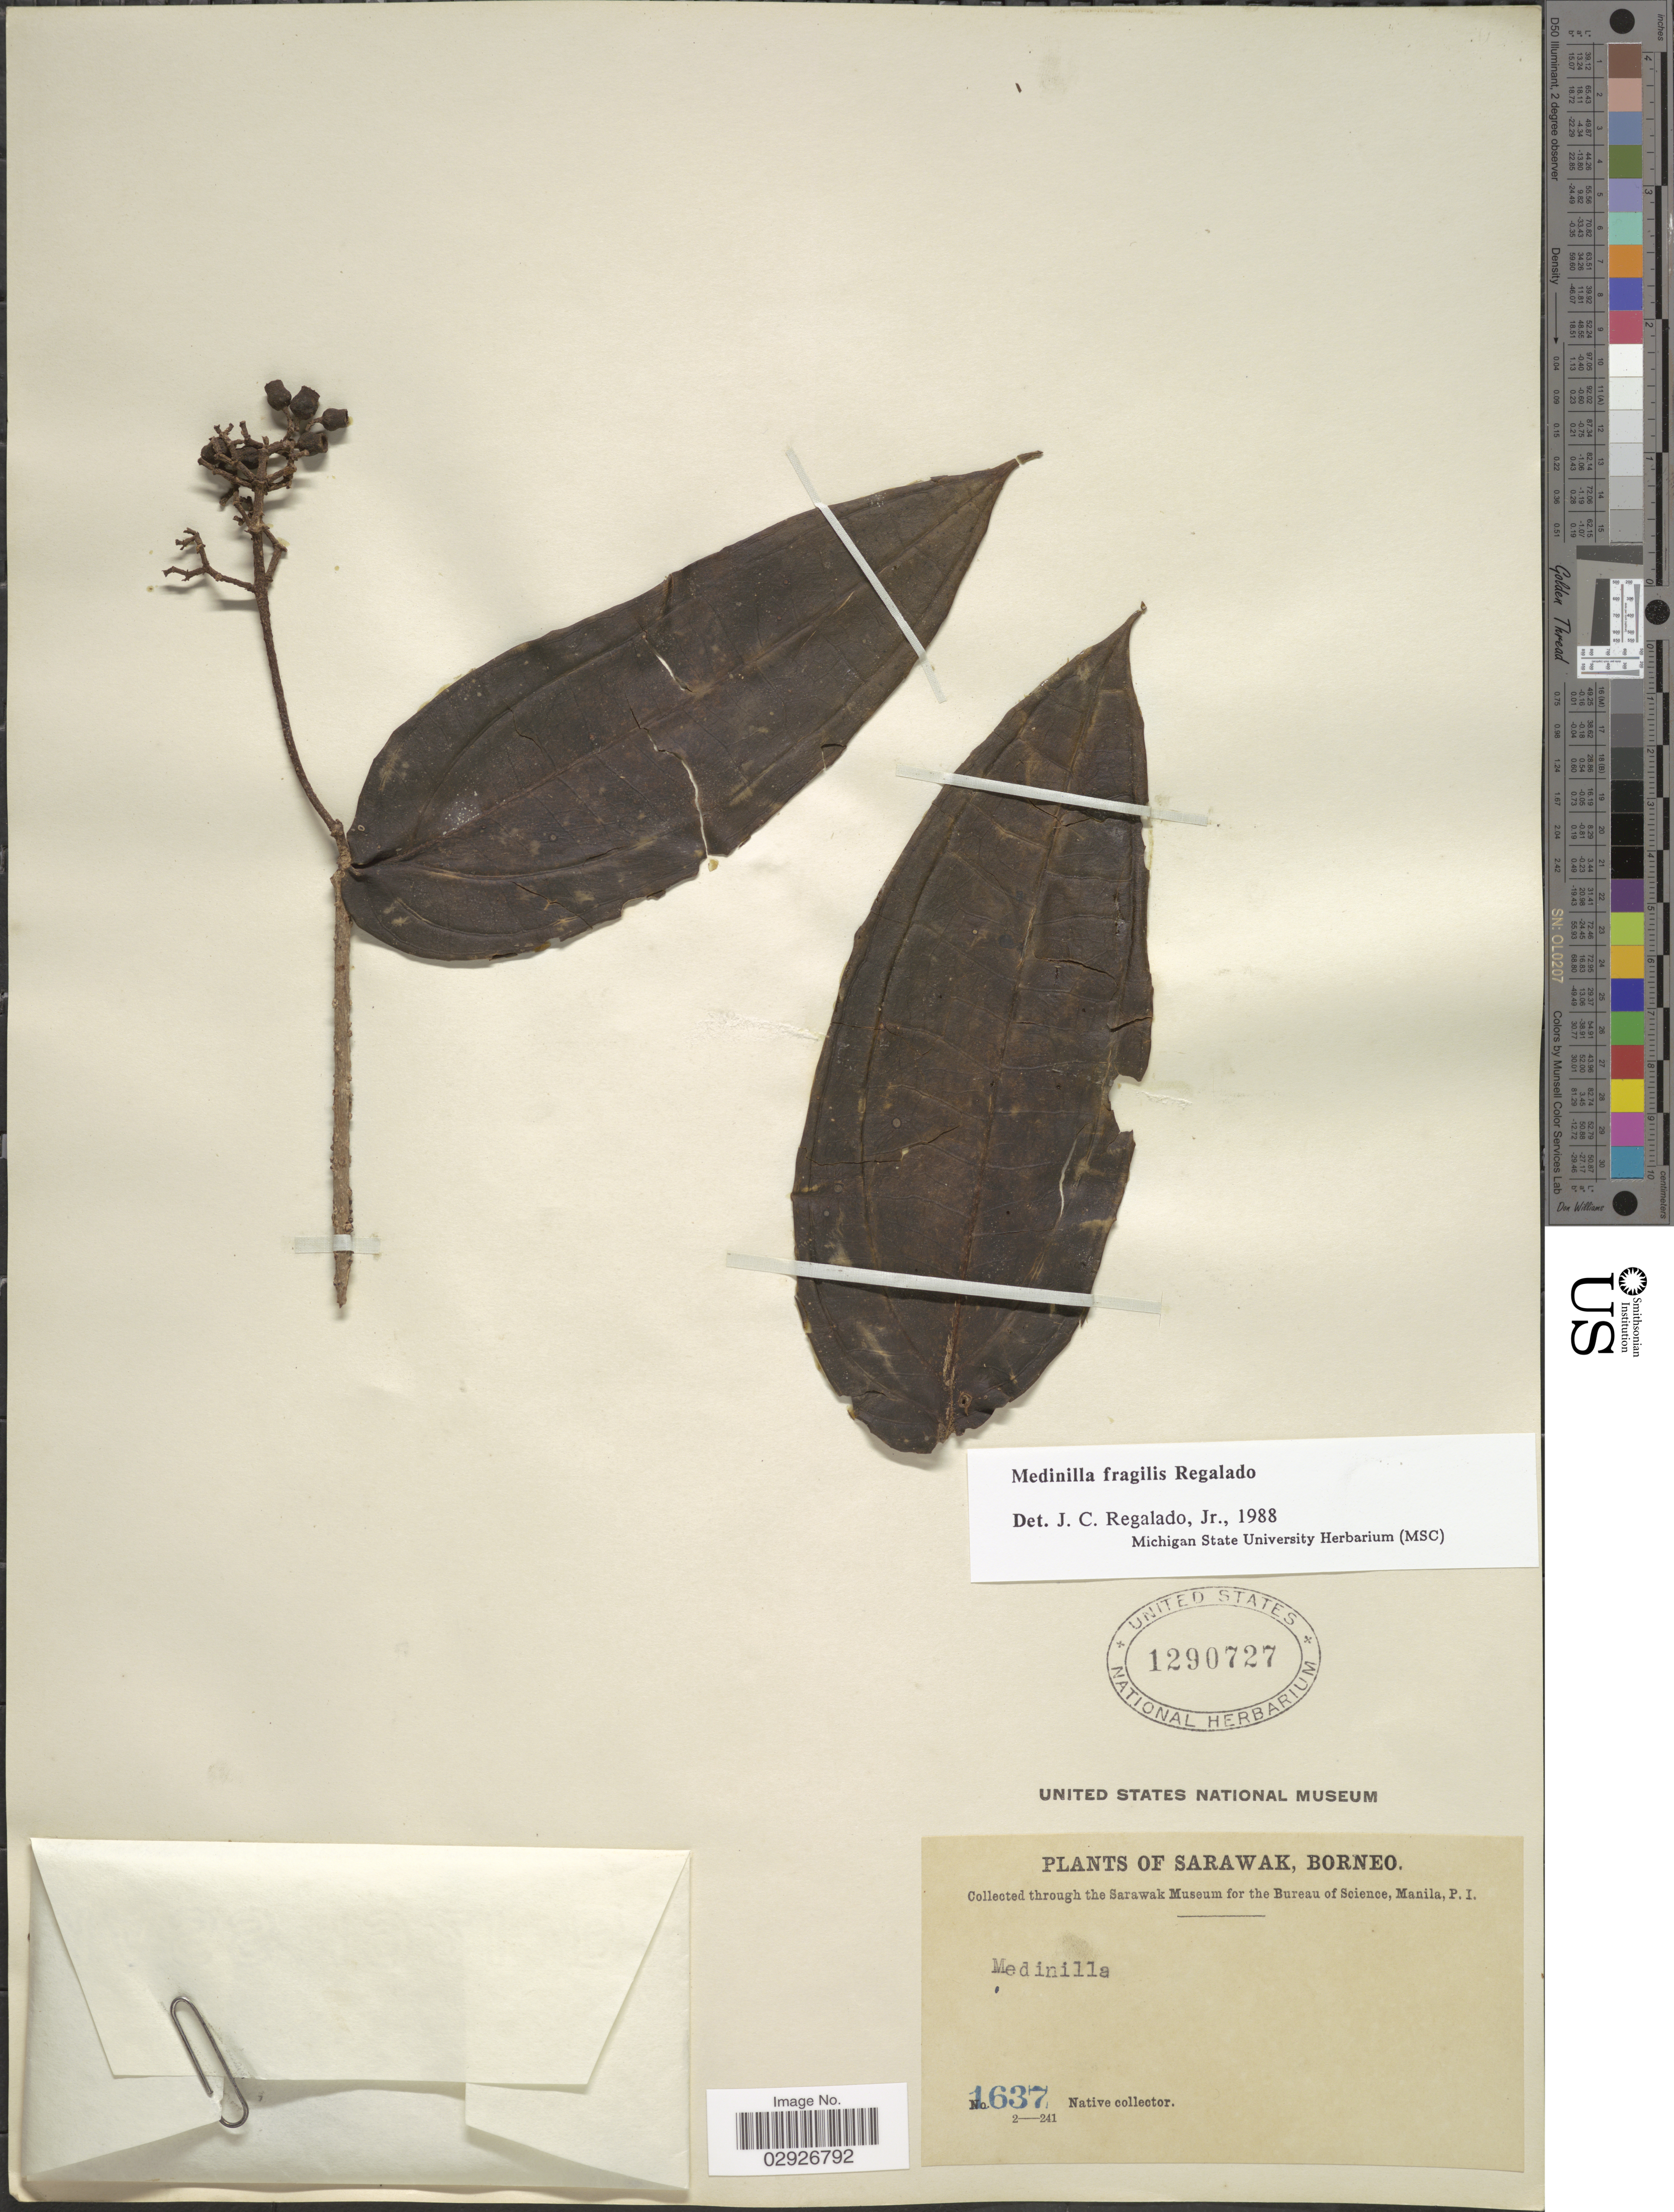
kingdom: Plantae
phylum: Tracheophyta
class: Magnoliopsida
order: Myrtales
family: Melastomataceae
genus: Medinilla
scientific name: Medinilla fragilis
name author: Regalado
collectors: Native collector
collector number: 1637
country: Malaysia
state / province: Sarawak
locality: Borneo.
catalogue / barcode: US 1290727